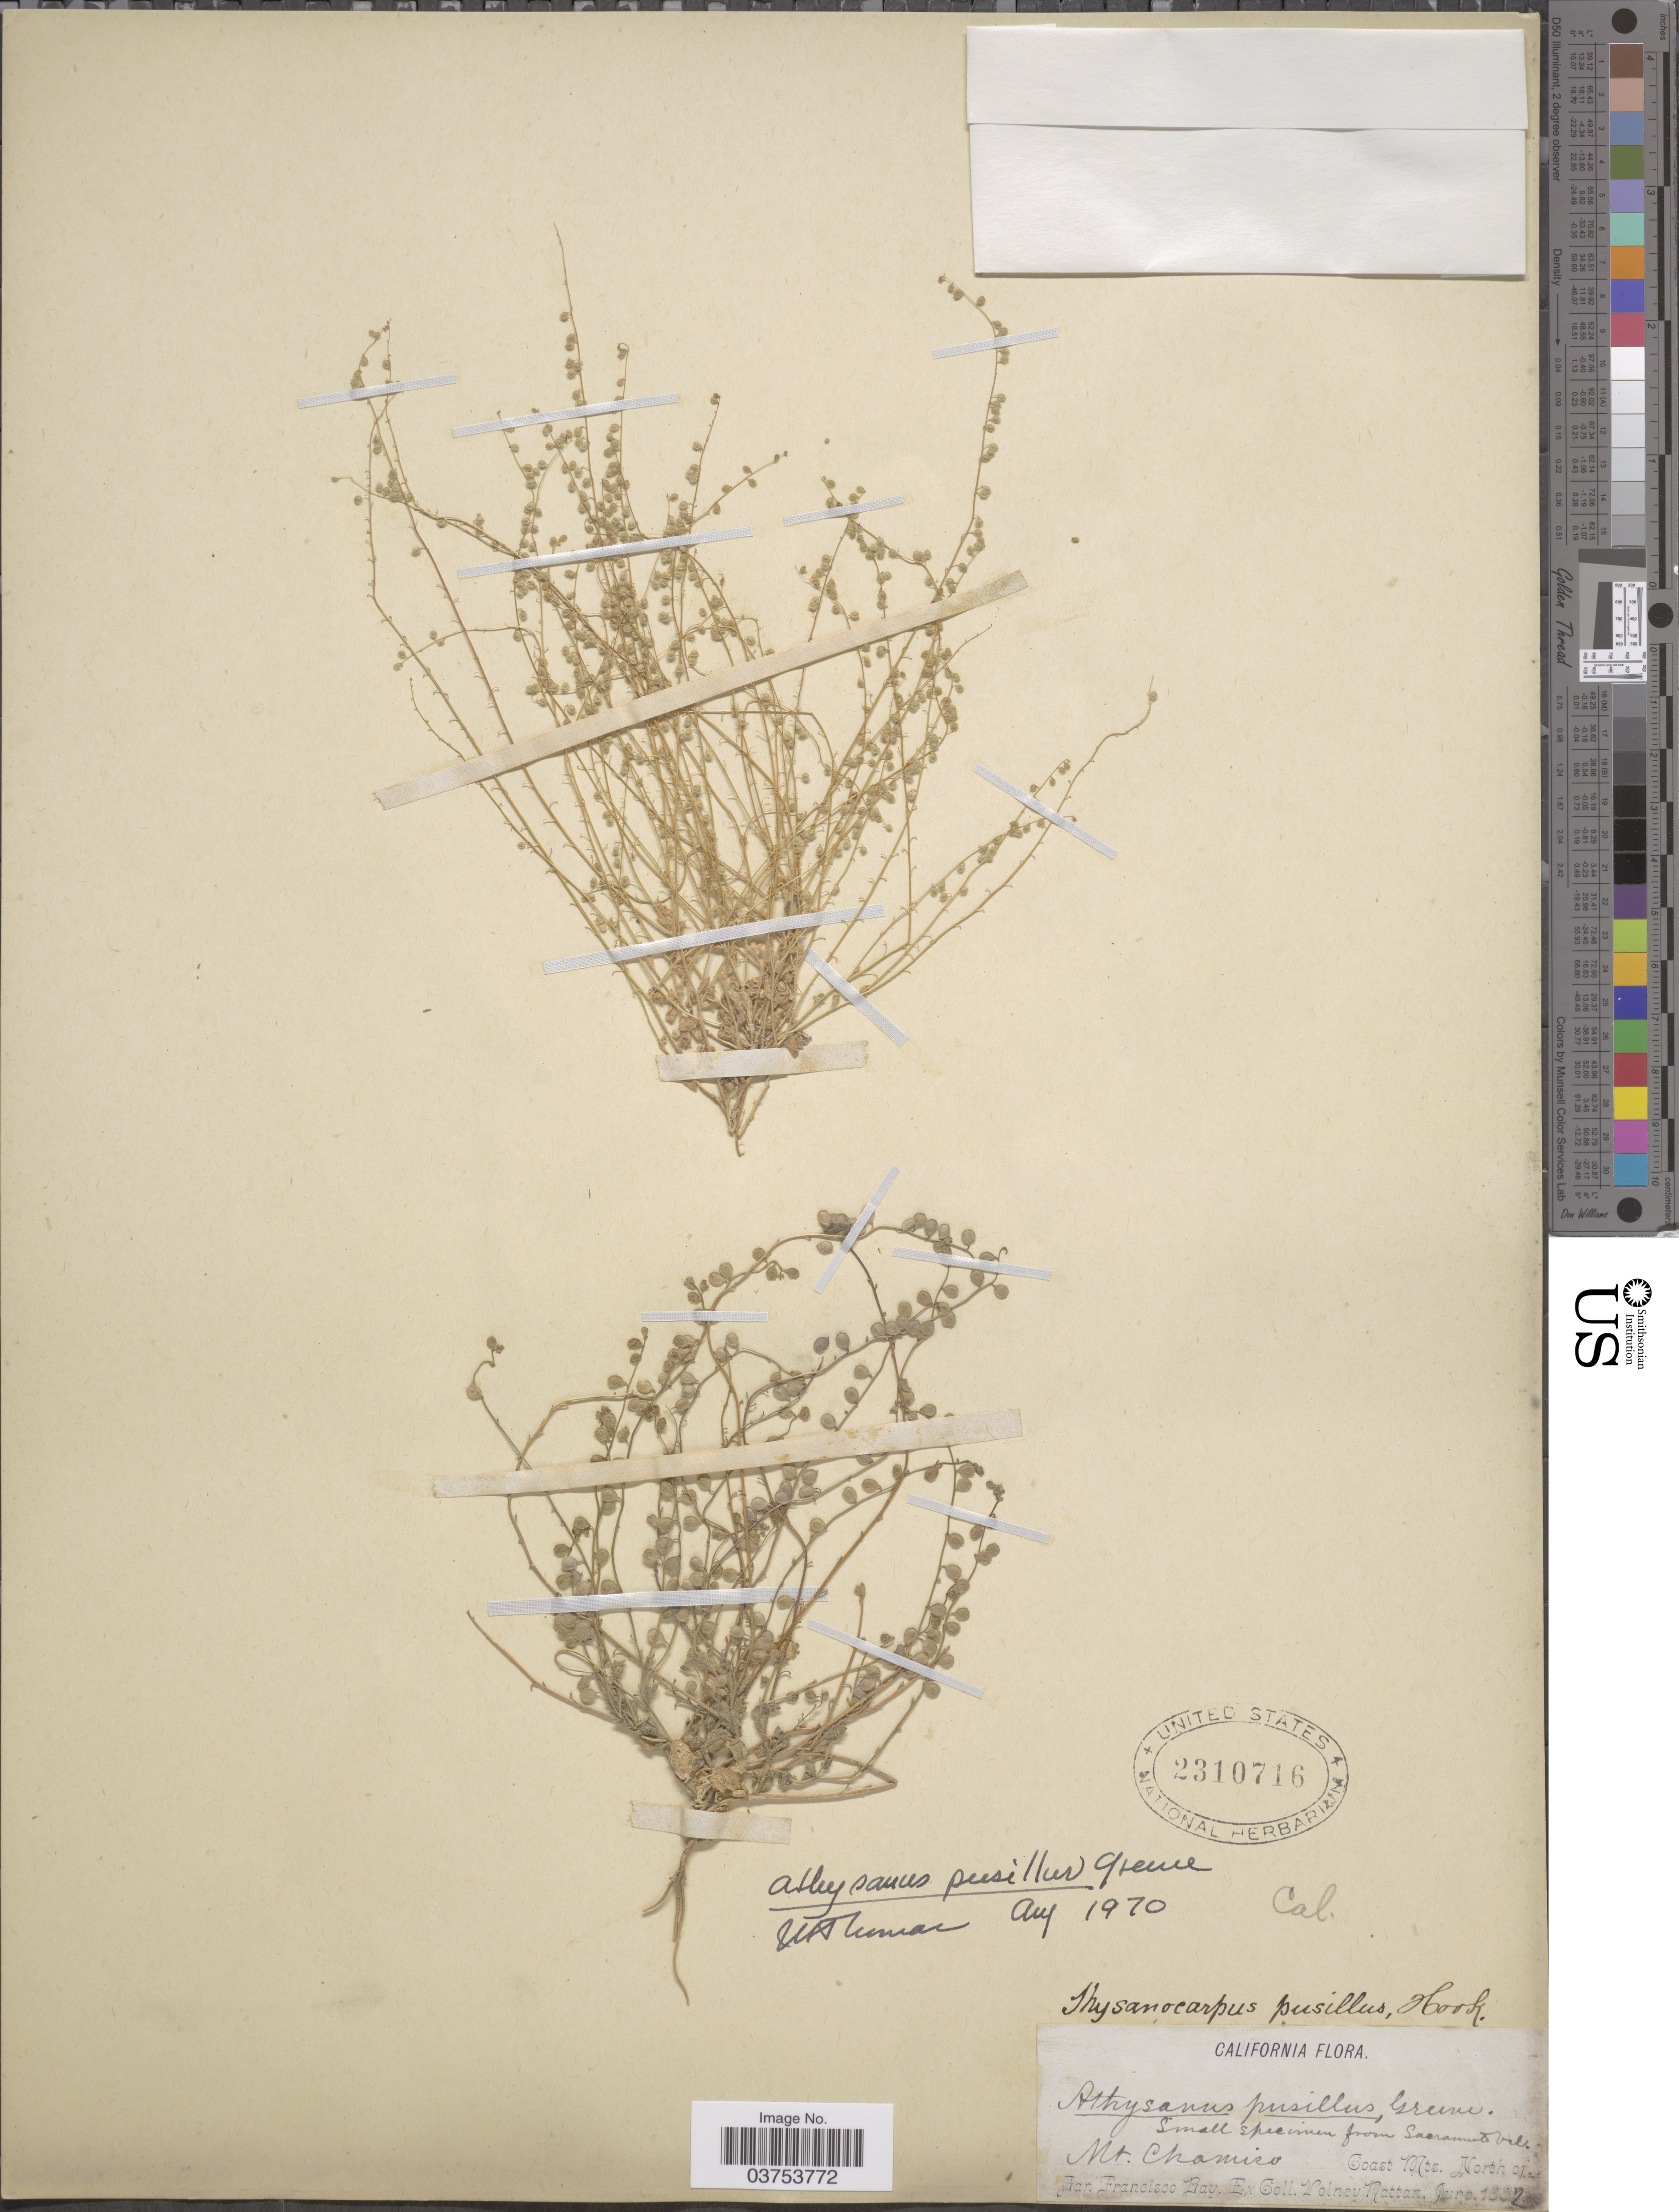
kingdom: Plantae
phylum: Tracheophyta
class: Magnoliopsida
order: Brassicales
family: Brassicaceae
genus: Athysanus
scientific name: Athysanus pusillus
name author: (Hook.) Greene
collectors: V. Rattan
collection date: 1882-06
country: United States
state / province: California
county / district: San Francisco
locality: Mt. Chamiso. Coat Mts. North of San Francisco Bay.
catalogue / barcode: US 2310716